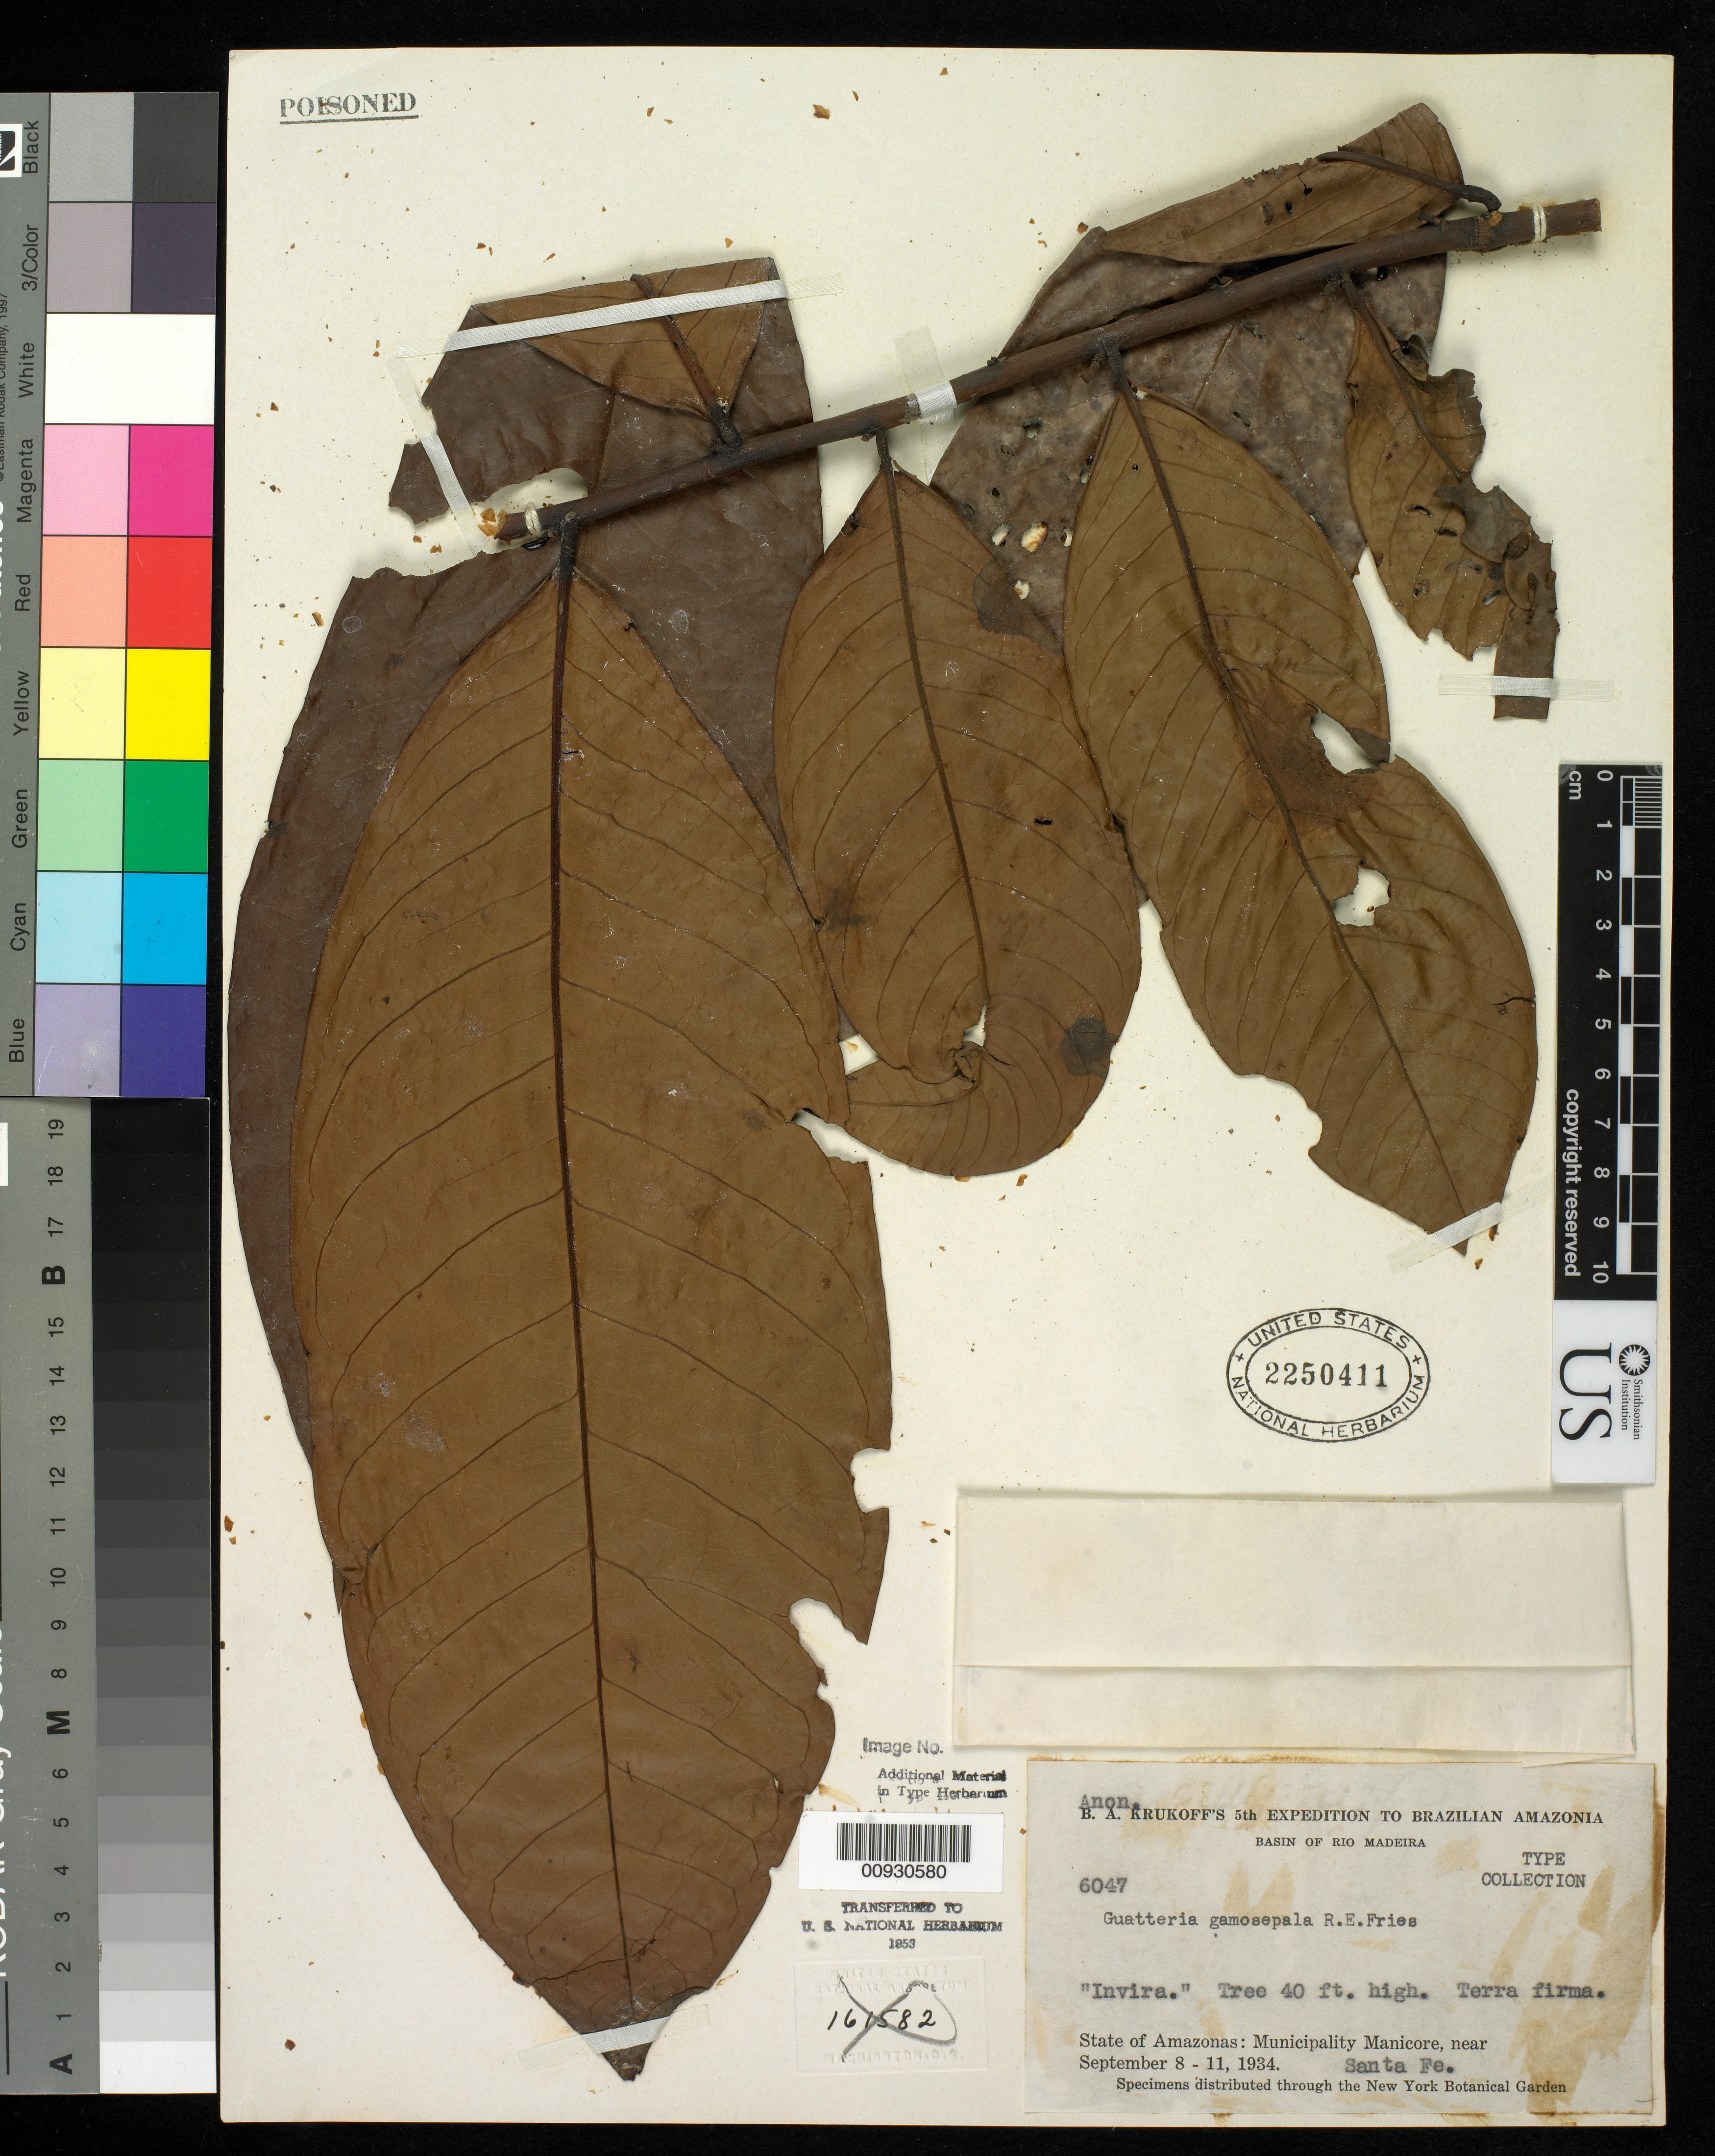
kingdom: Plantae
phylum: Tracheophyta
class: Magnoliopsida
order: Magnoliales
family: Annonaceae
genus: Guatteria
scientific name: Guatteria gamosepala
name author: R.E. Fr.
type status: Isotype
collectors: B. A. Krukoff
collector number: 6047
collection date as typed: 08 Sep 1934 to 11 Sep 1934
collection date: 1934-09-08/1934-09-11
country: Brazil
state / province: Amazonas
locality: Manicore, near Santa Fe.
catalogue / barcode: US 2250411